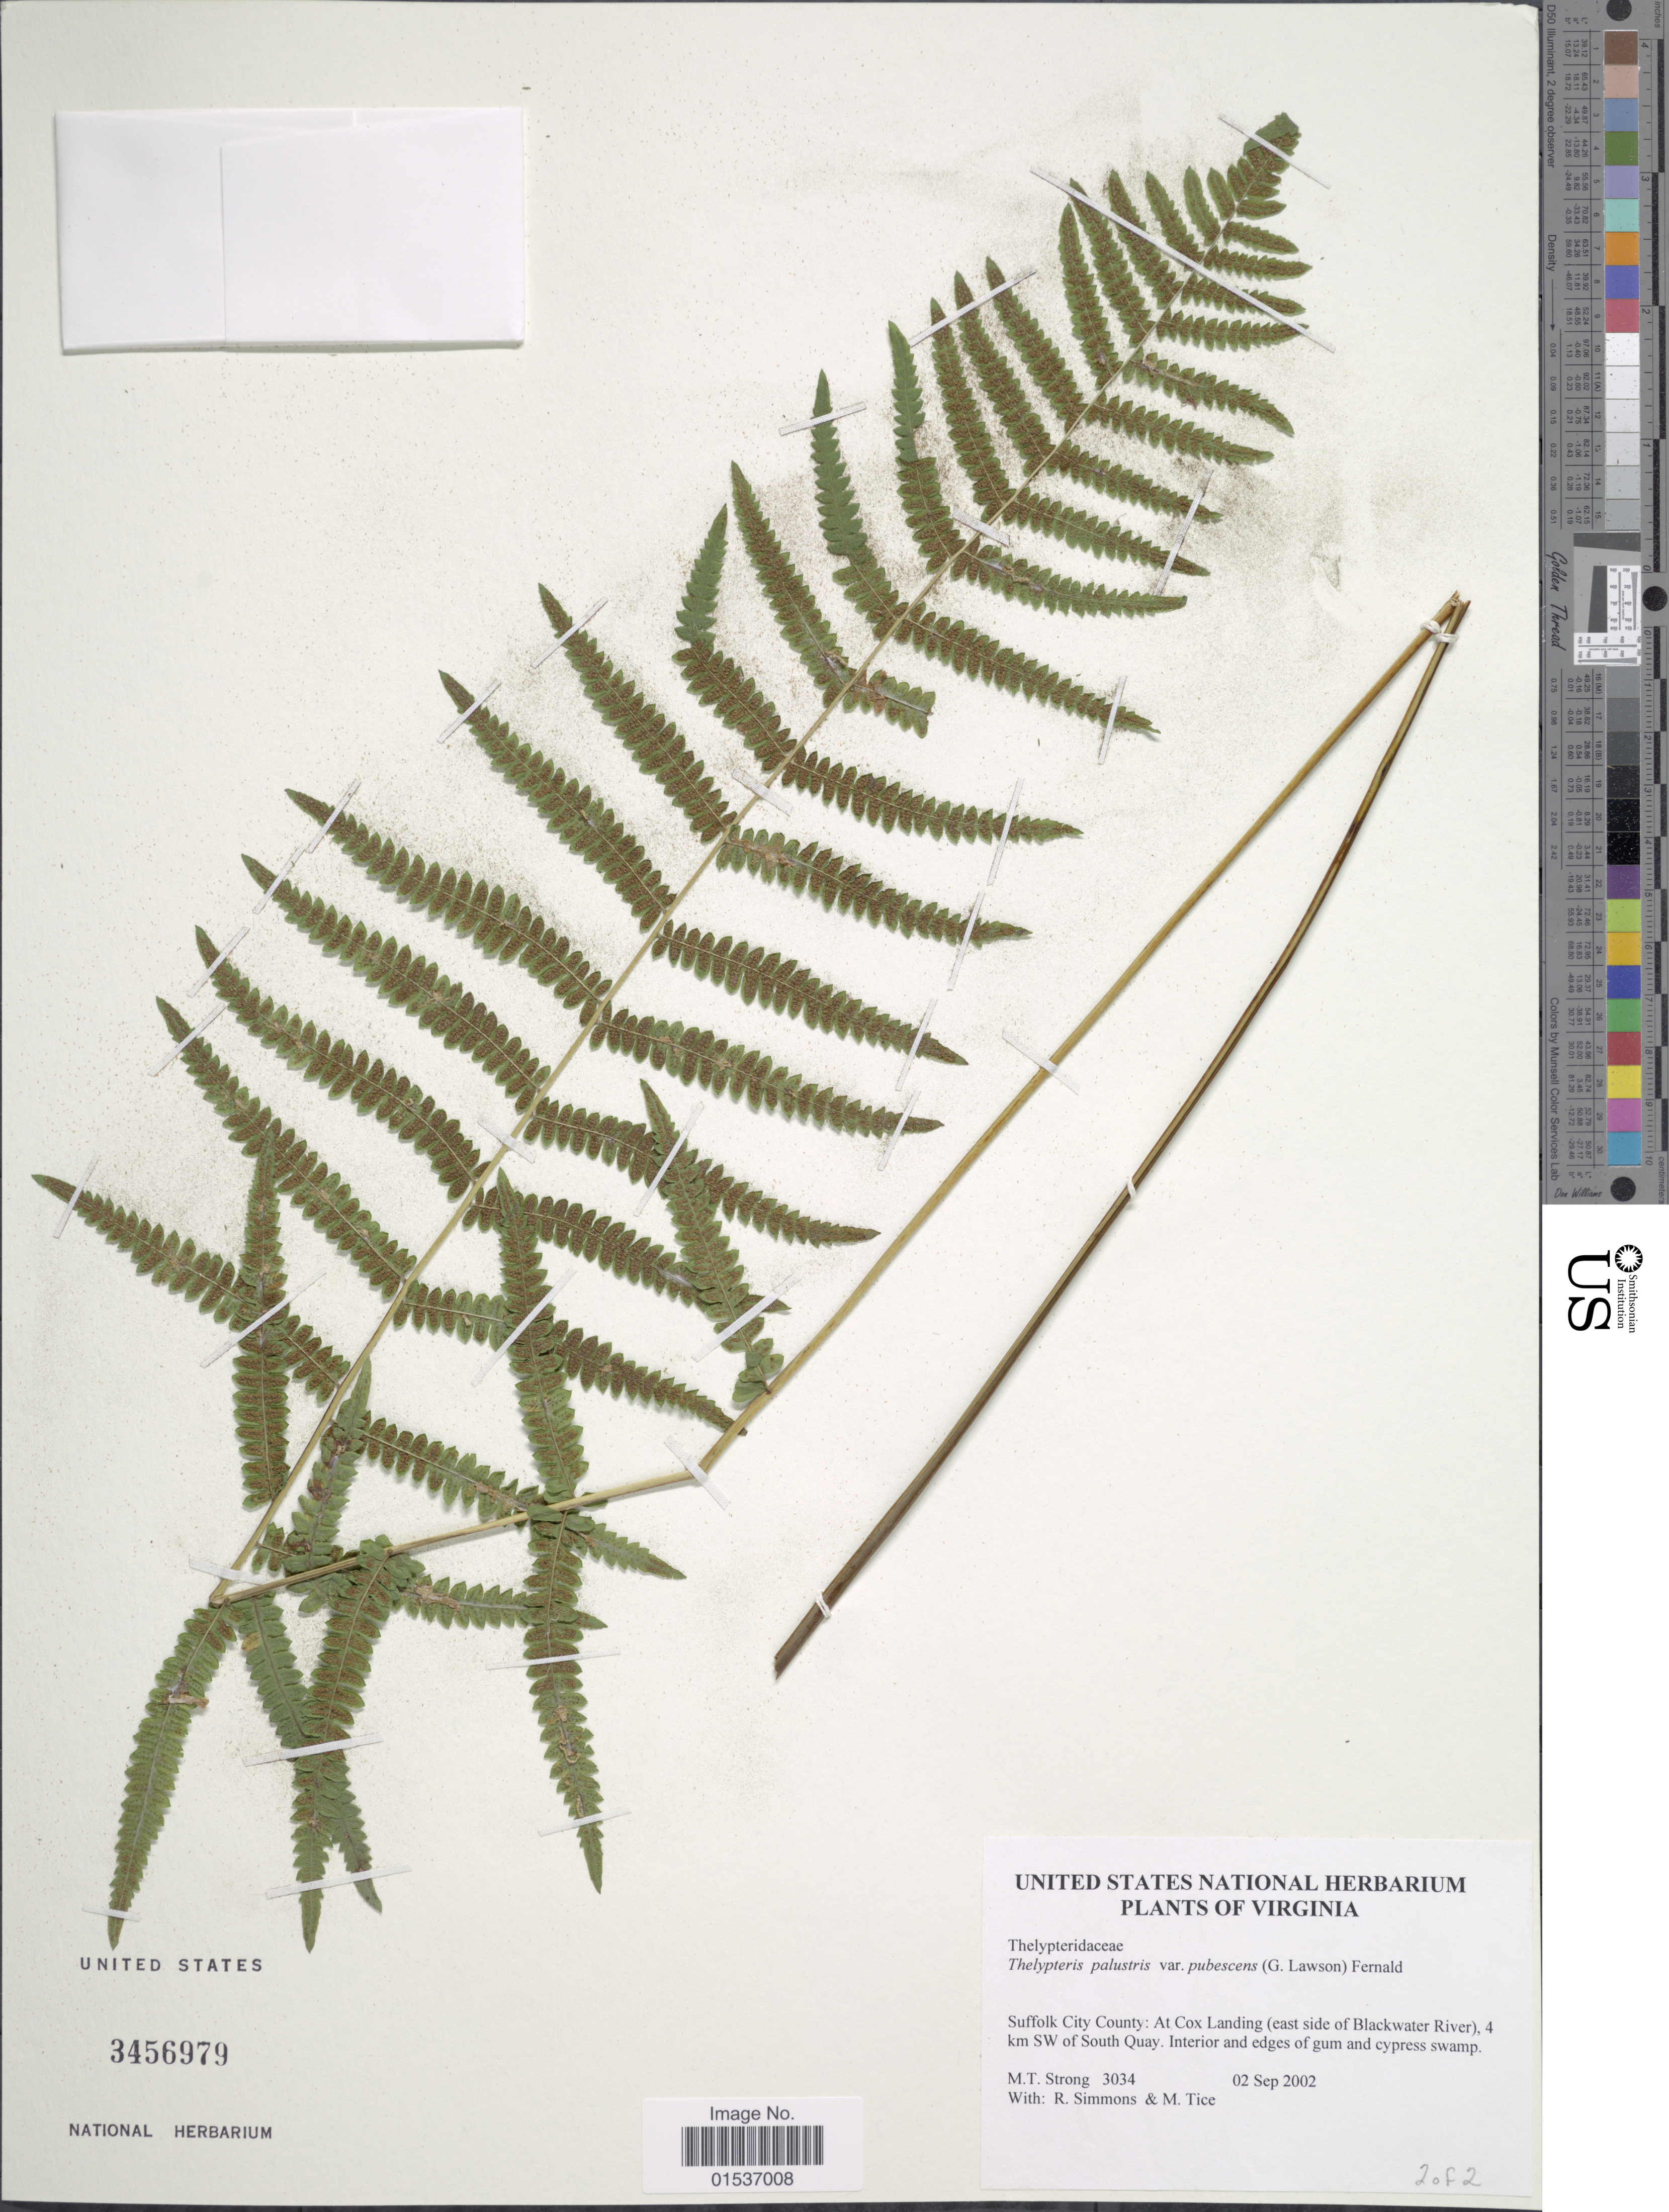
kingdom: Plantae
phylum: Tracheophyta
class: Polypodiopsida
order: Polypodiales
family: Thelypteridaceae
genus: Thelypteris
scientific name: Thelypteris palustris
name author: (Salisb.) Schott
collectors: M. T. Strong, R. Simmons & M. Tice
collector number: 3034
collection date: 2002-09-02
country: United States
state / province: Virginia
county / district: City of Suffolk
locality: At Cox Landing (east side of Blackwater River), 4 km SW of South Quay.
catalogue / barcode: US 3456979